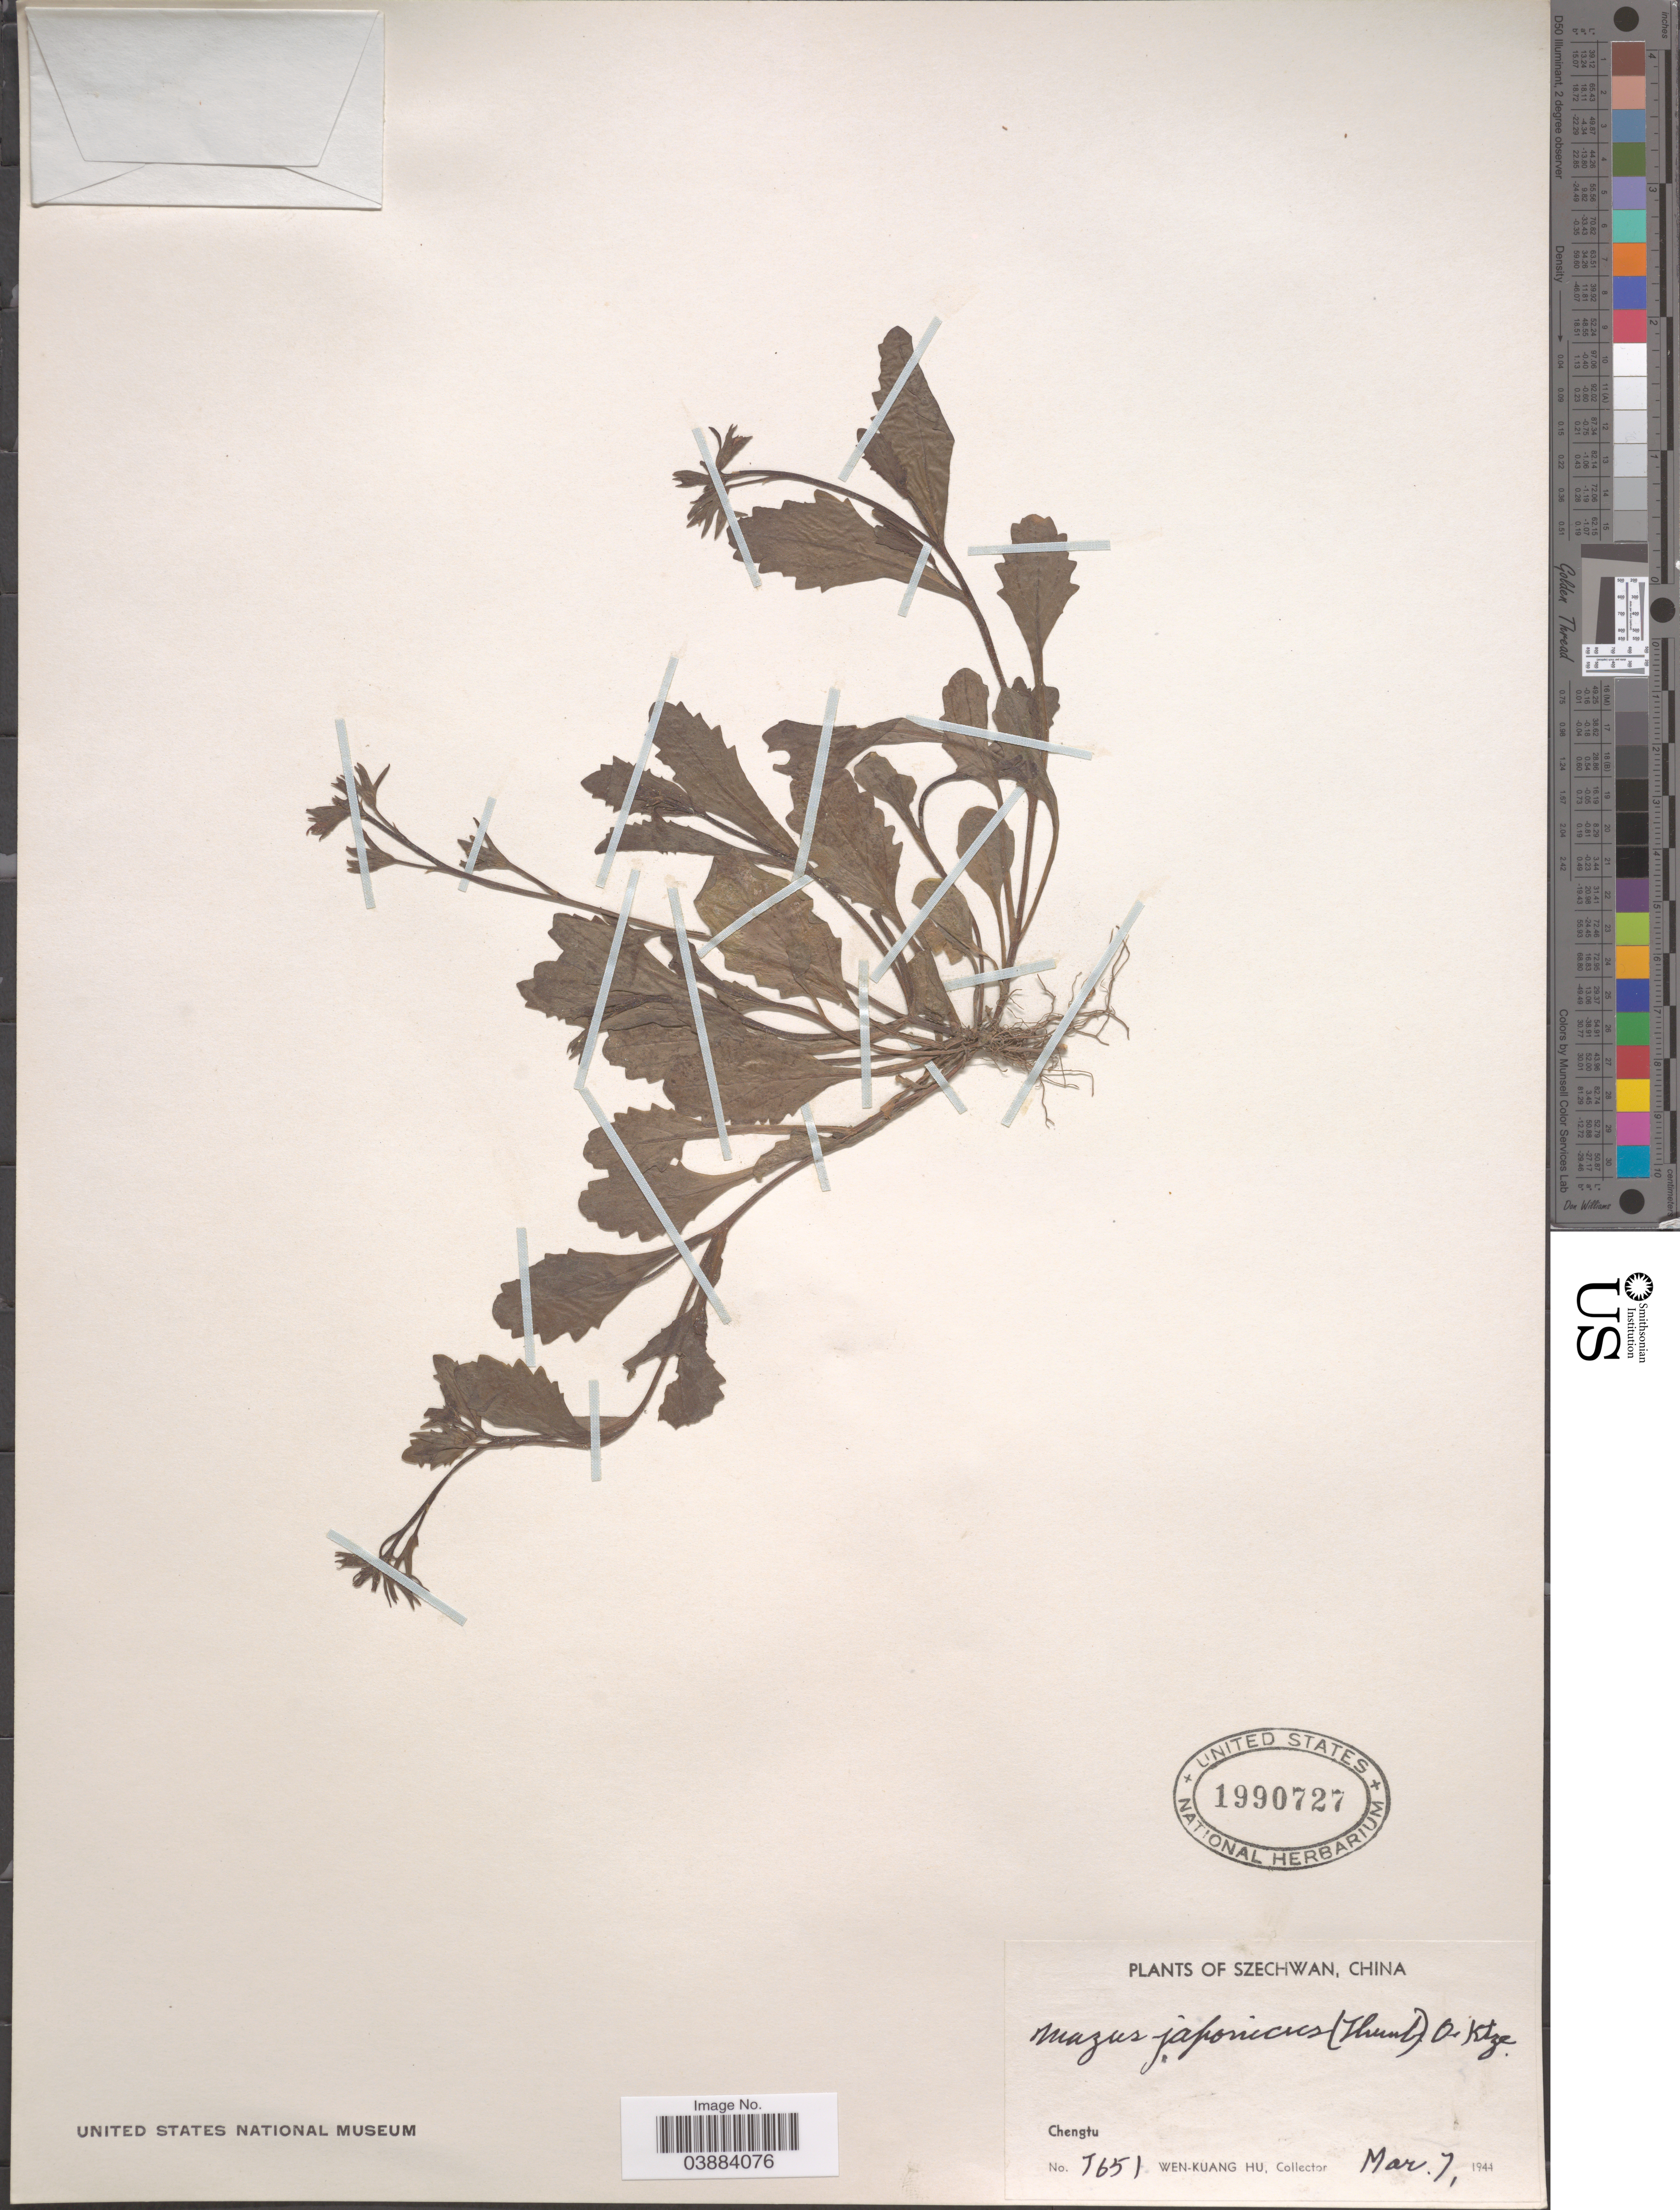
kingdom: Plantae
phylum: Tracheophyta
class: Magnoliopsida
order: Lamiales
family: Mazaceae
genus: Mazus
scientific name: Mazus japonicus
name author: (Thunb.) Kuntze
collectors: W. K. Hu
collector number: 7651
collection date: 1944-03-07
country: China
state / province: Sichuan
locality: Szechwan. Chengtu.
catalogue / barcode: US 1990727